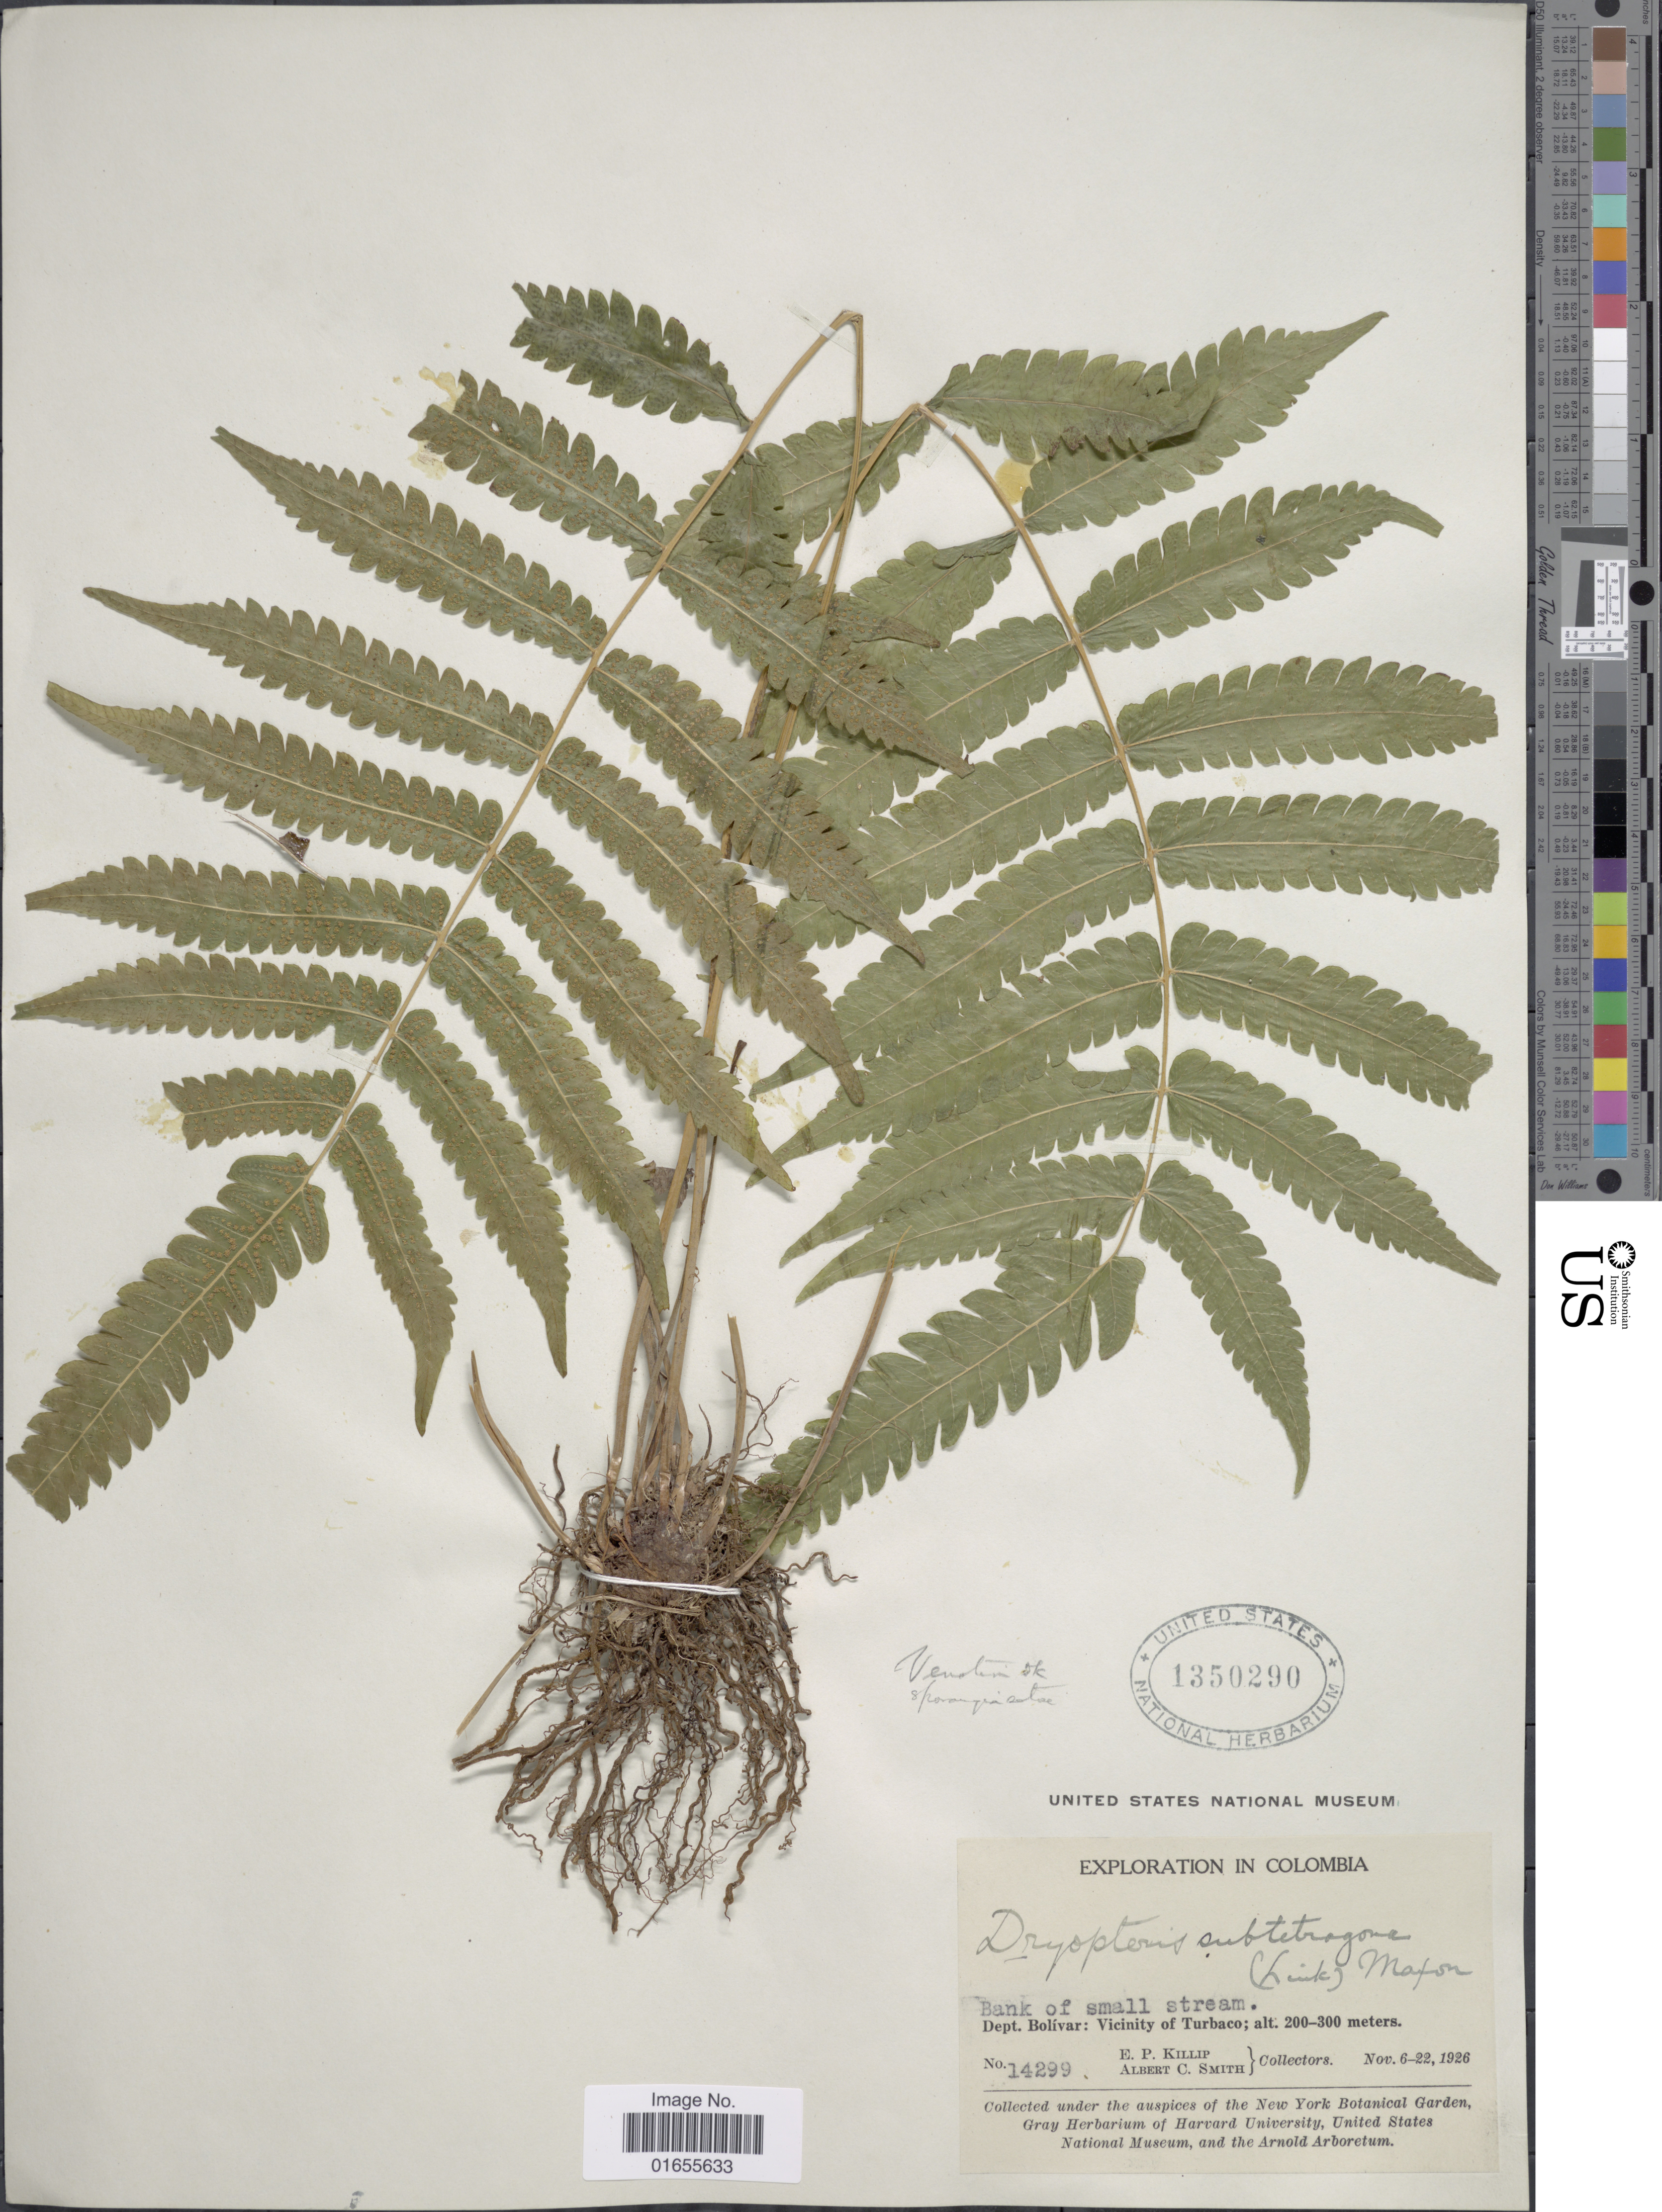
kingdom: Plantae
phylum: Tracheophyta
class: Polypodiopsida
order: Polypodiales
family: Thelypteridaceae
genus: Goniopteris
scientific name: Goniopteris tetragona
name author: (C. Presl) Sw.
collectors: E. P. Killip & A. C. Smith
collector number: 14299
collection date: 1926-11-06/1926-11-22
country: Colombia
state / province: Bolívar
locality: Vicinity of Turbaco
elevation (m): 200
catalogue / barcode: US 1350290